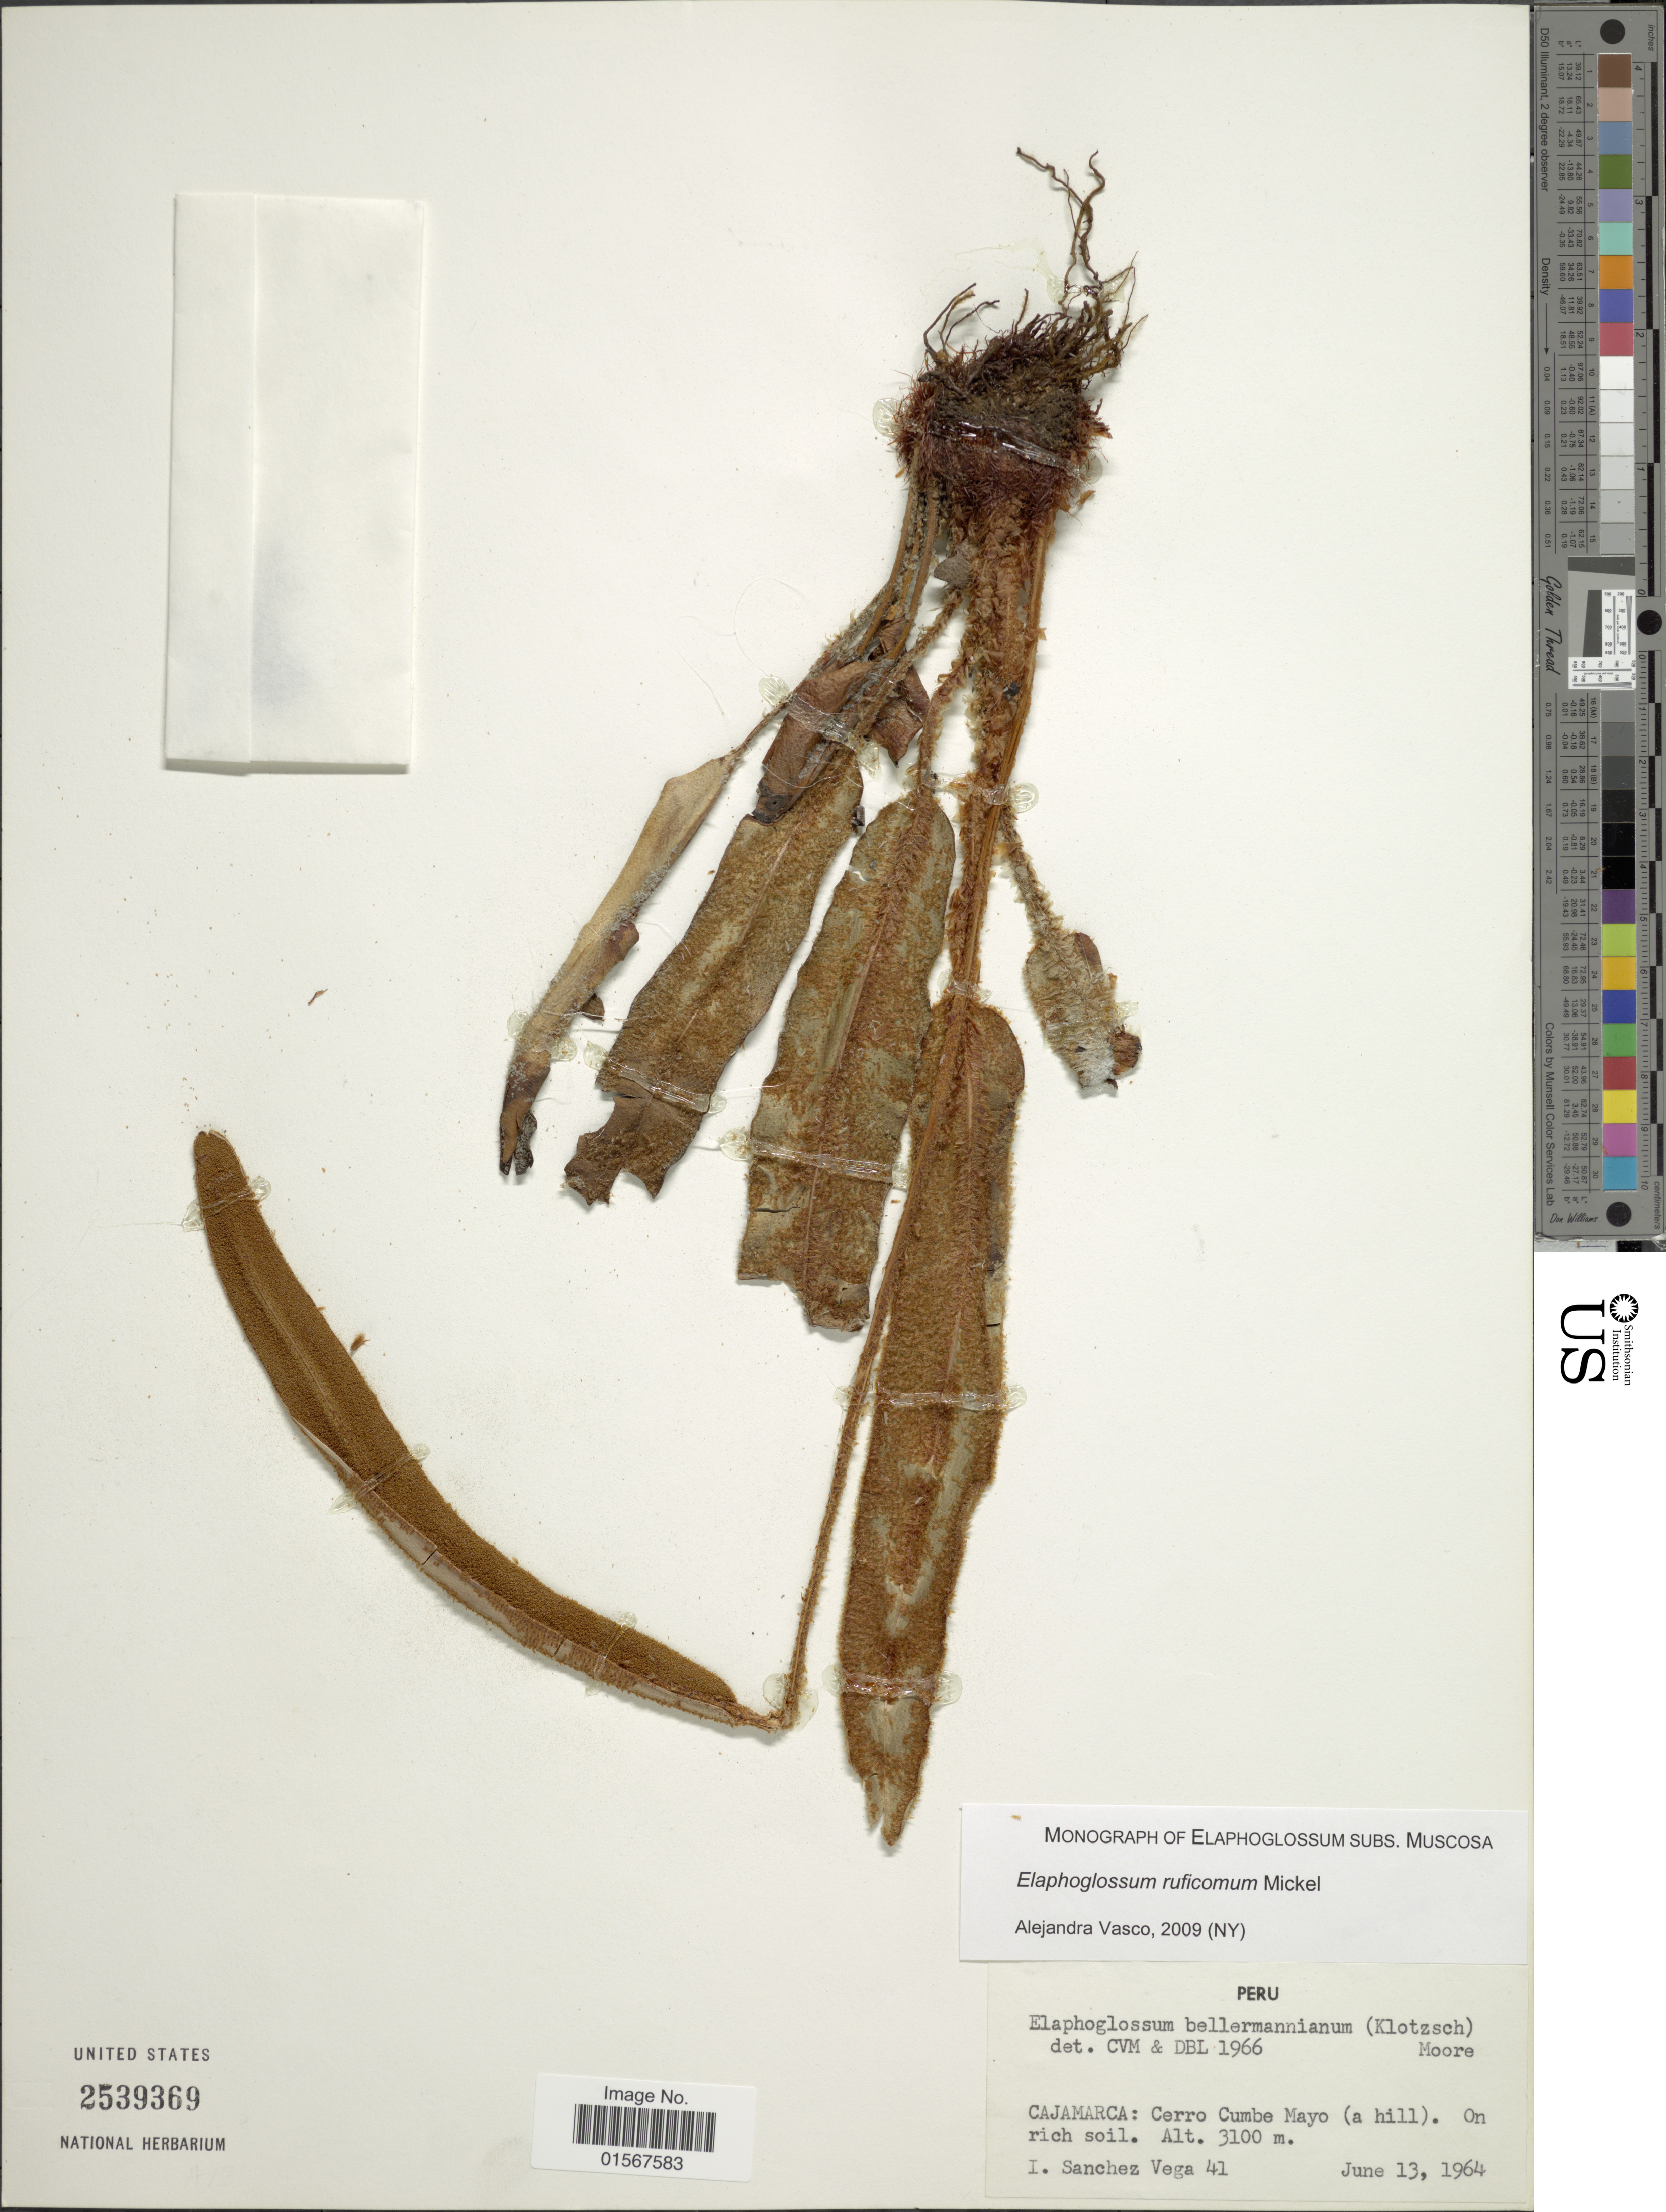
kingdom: Plantae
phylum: Tracheophyta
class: Polypodiopsida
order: Polypodiales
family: Dryopteridaceae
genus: Elaphoglossum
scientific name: Elaphoglossum ruficomum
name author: Mickel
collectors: I. Sánchez Vega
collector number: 41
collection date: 1964-06-13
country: Peru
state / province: Cajamarca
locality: Cajamarca: Cerro Cumbe Mayo (a hill)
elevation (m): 3100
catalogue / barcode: US 2539369